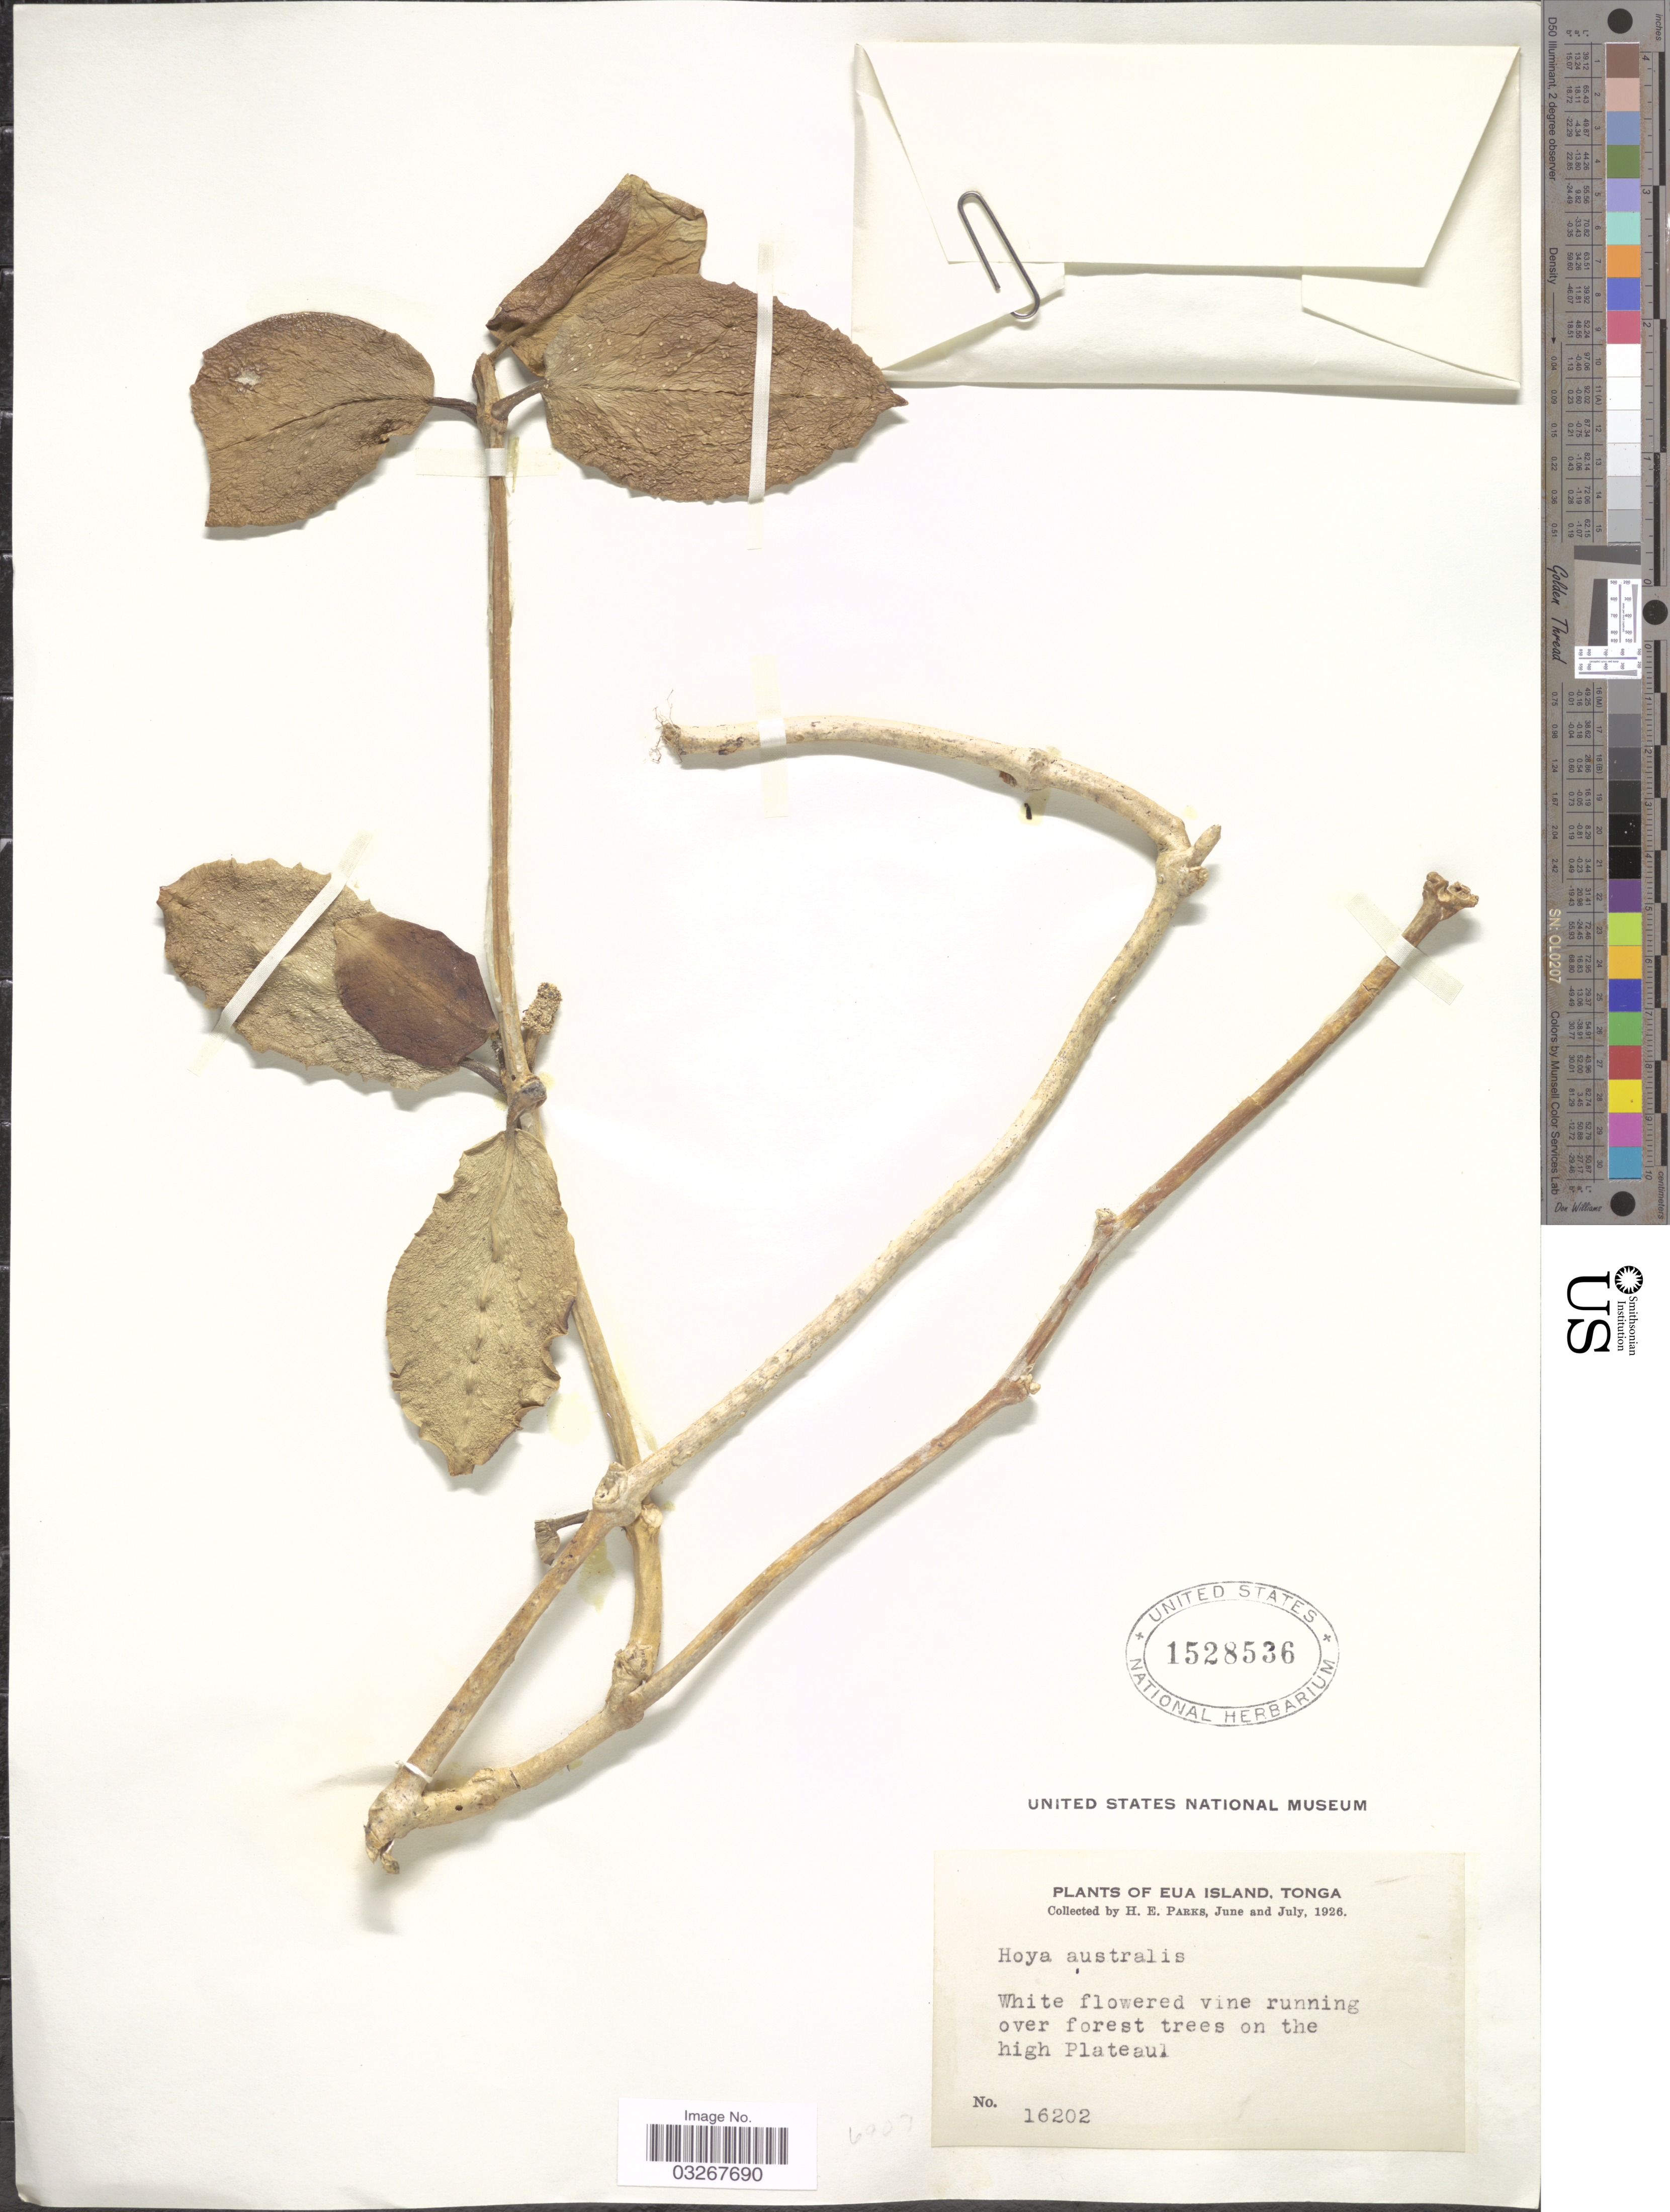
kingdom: Plantae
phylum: Tracheophyta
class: Magnoliopsida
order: Gentianales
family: Apocynaceae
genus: Hoya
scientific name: Hoya australis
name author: R. Br. ex J. Traill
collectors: H. E. Parks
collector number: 16202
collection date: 1926-06/1926-07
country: Tonga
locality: Eua Islands.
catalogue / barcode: US 1528536